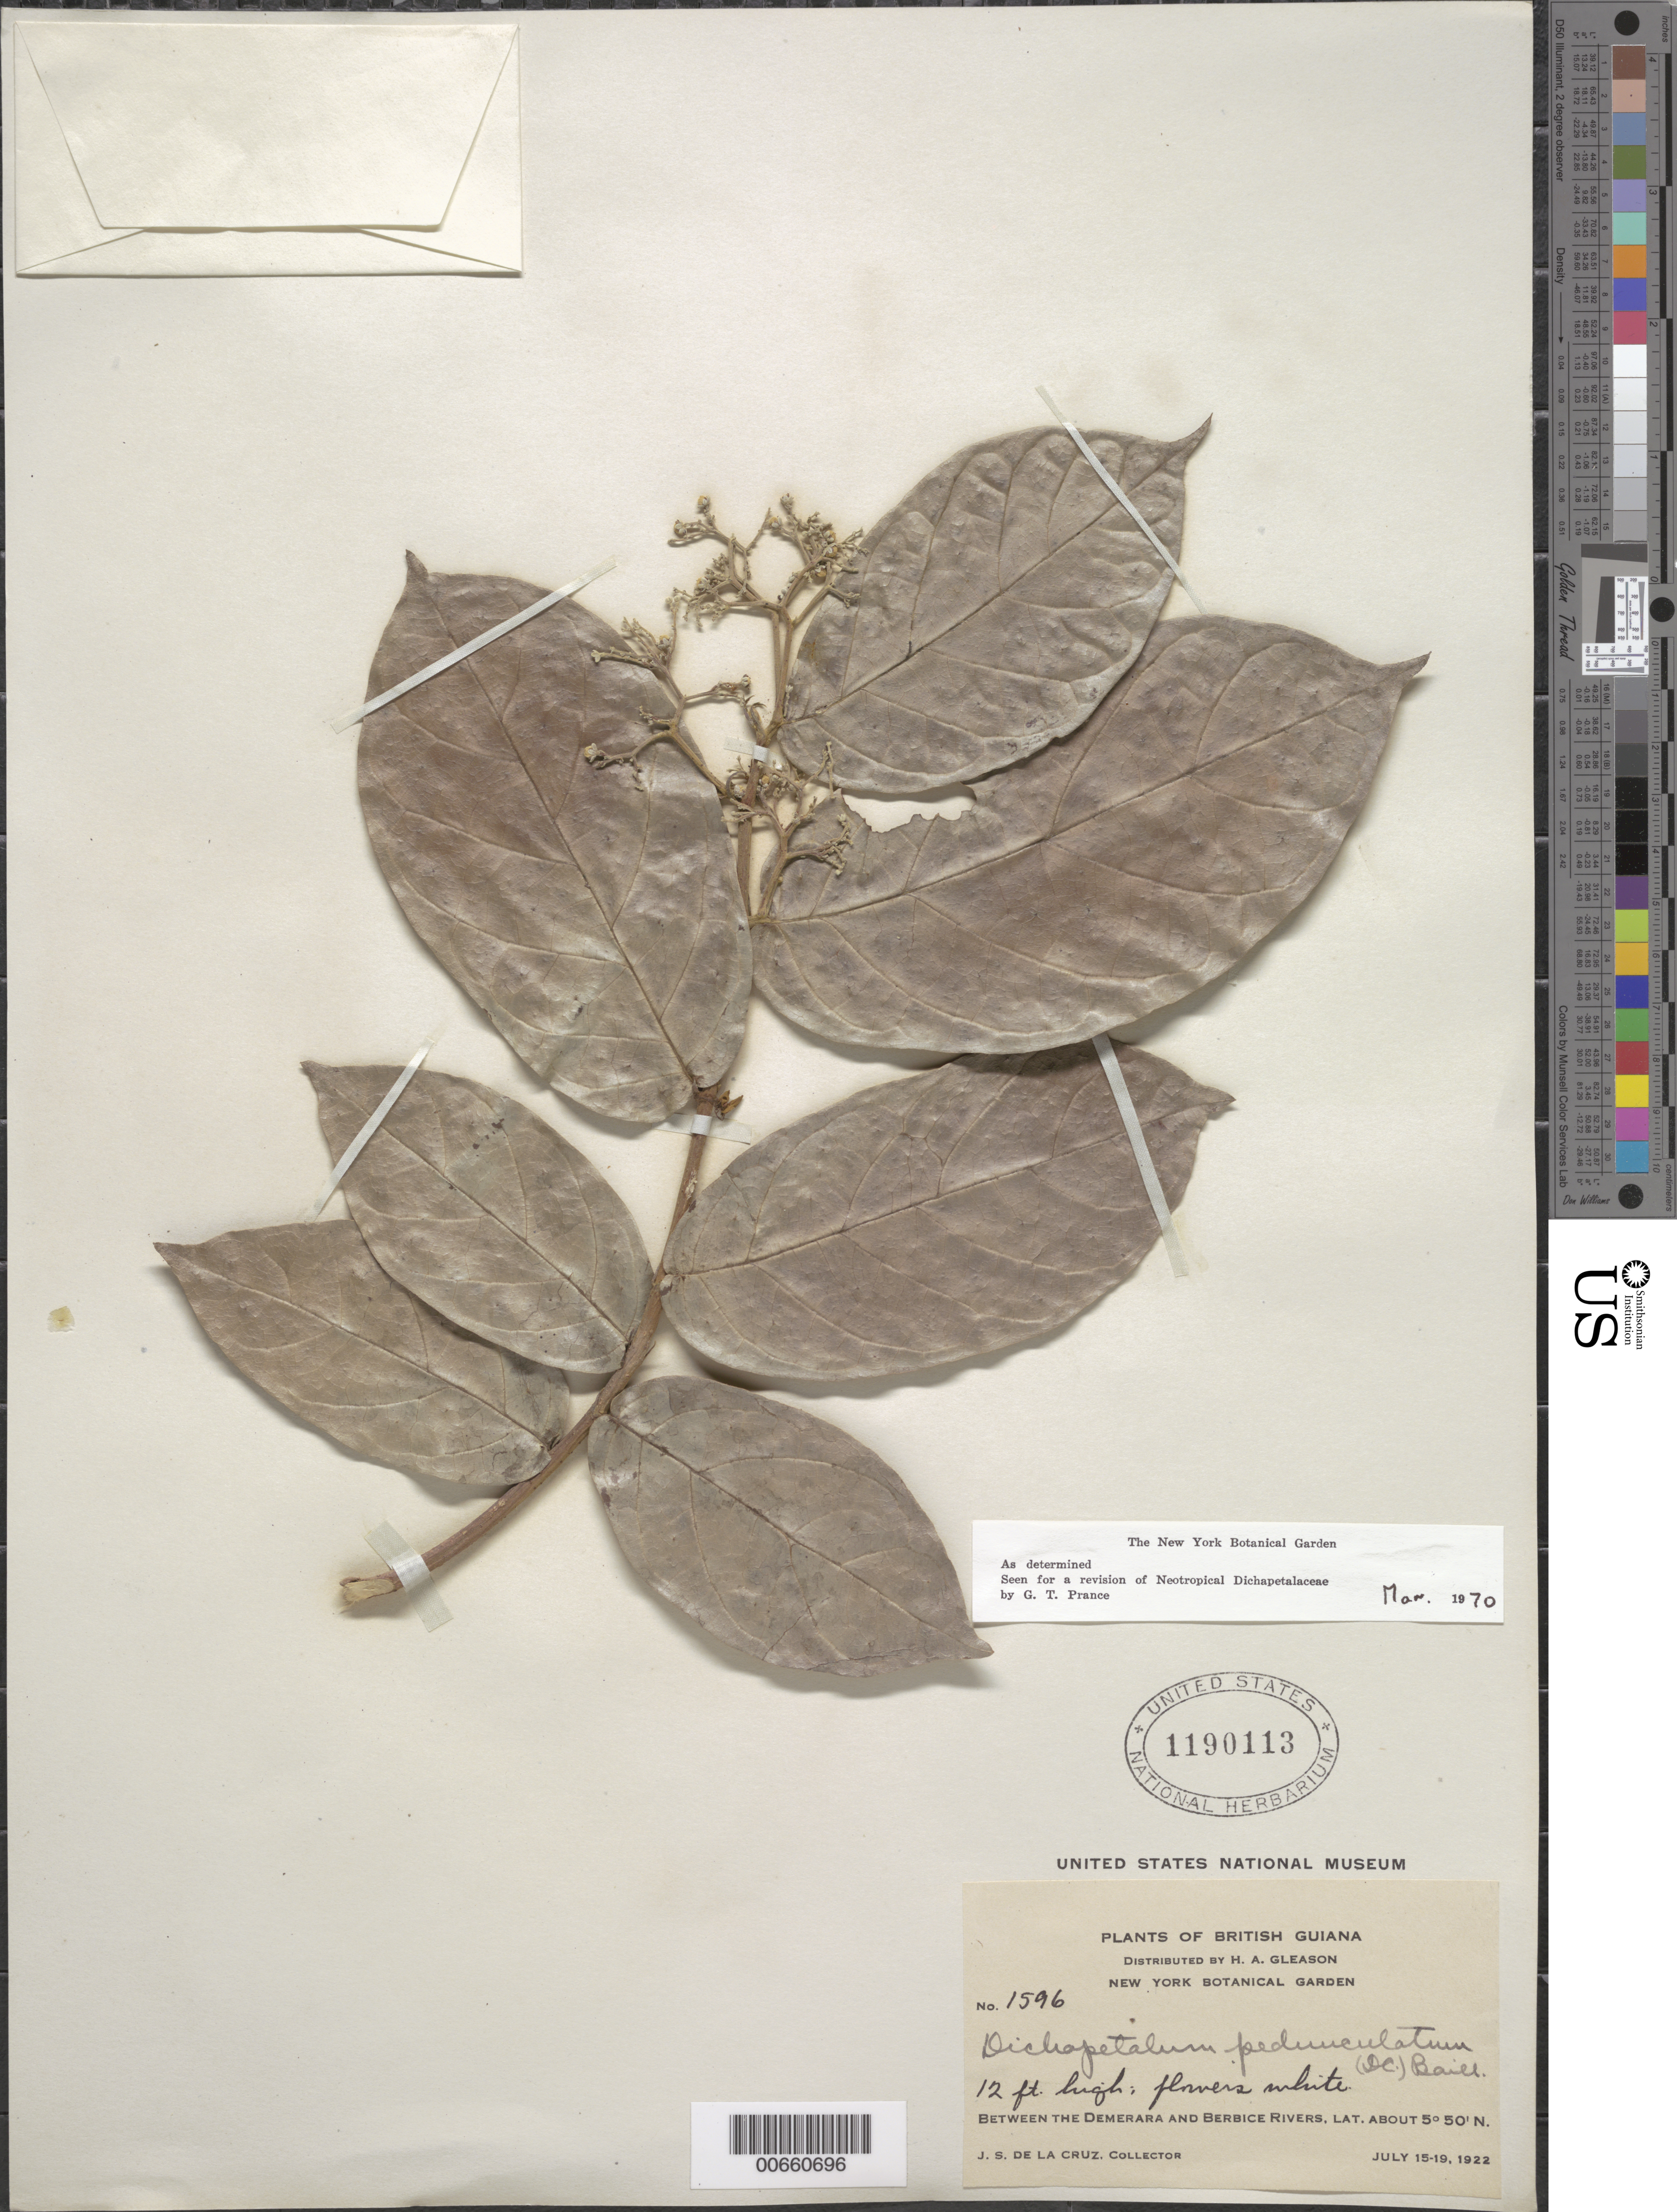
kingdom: Plantae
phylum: Tracheophyta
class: Magnoliopsida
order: Malpighiales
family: Dichapetalaceae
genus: Dichapetalum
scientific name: Dichapetalum pedunculatum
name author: (DC.) Baill.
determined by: Prance, G. T.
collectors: J. S. de la Cruz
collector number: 1596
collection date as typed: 15-Jul-22 to 19-Jul-22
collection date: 1922-07-15/1922-07-19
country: Guyana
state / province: U. Demerara-Berbice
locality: Demerara River to the Berbice River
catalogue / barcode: US 1190113